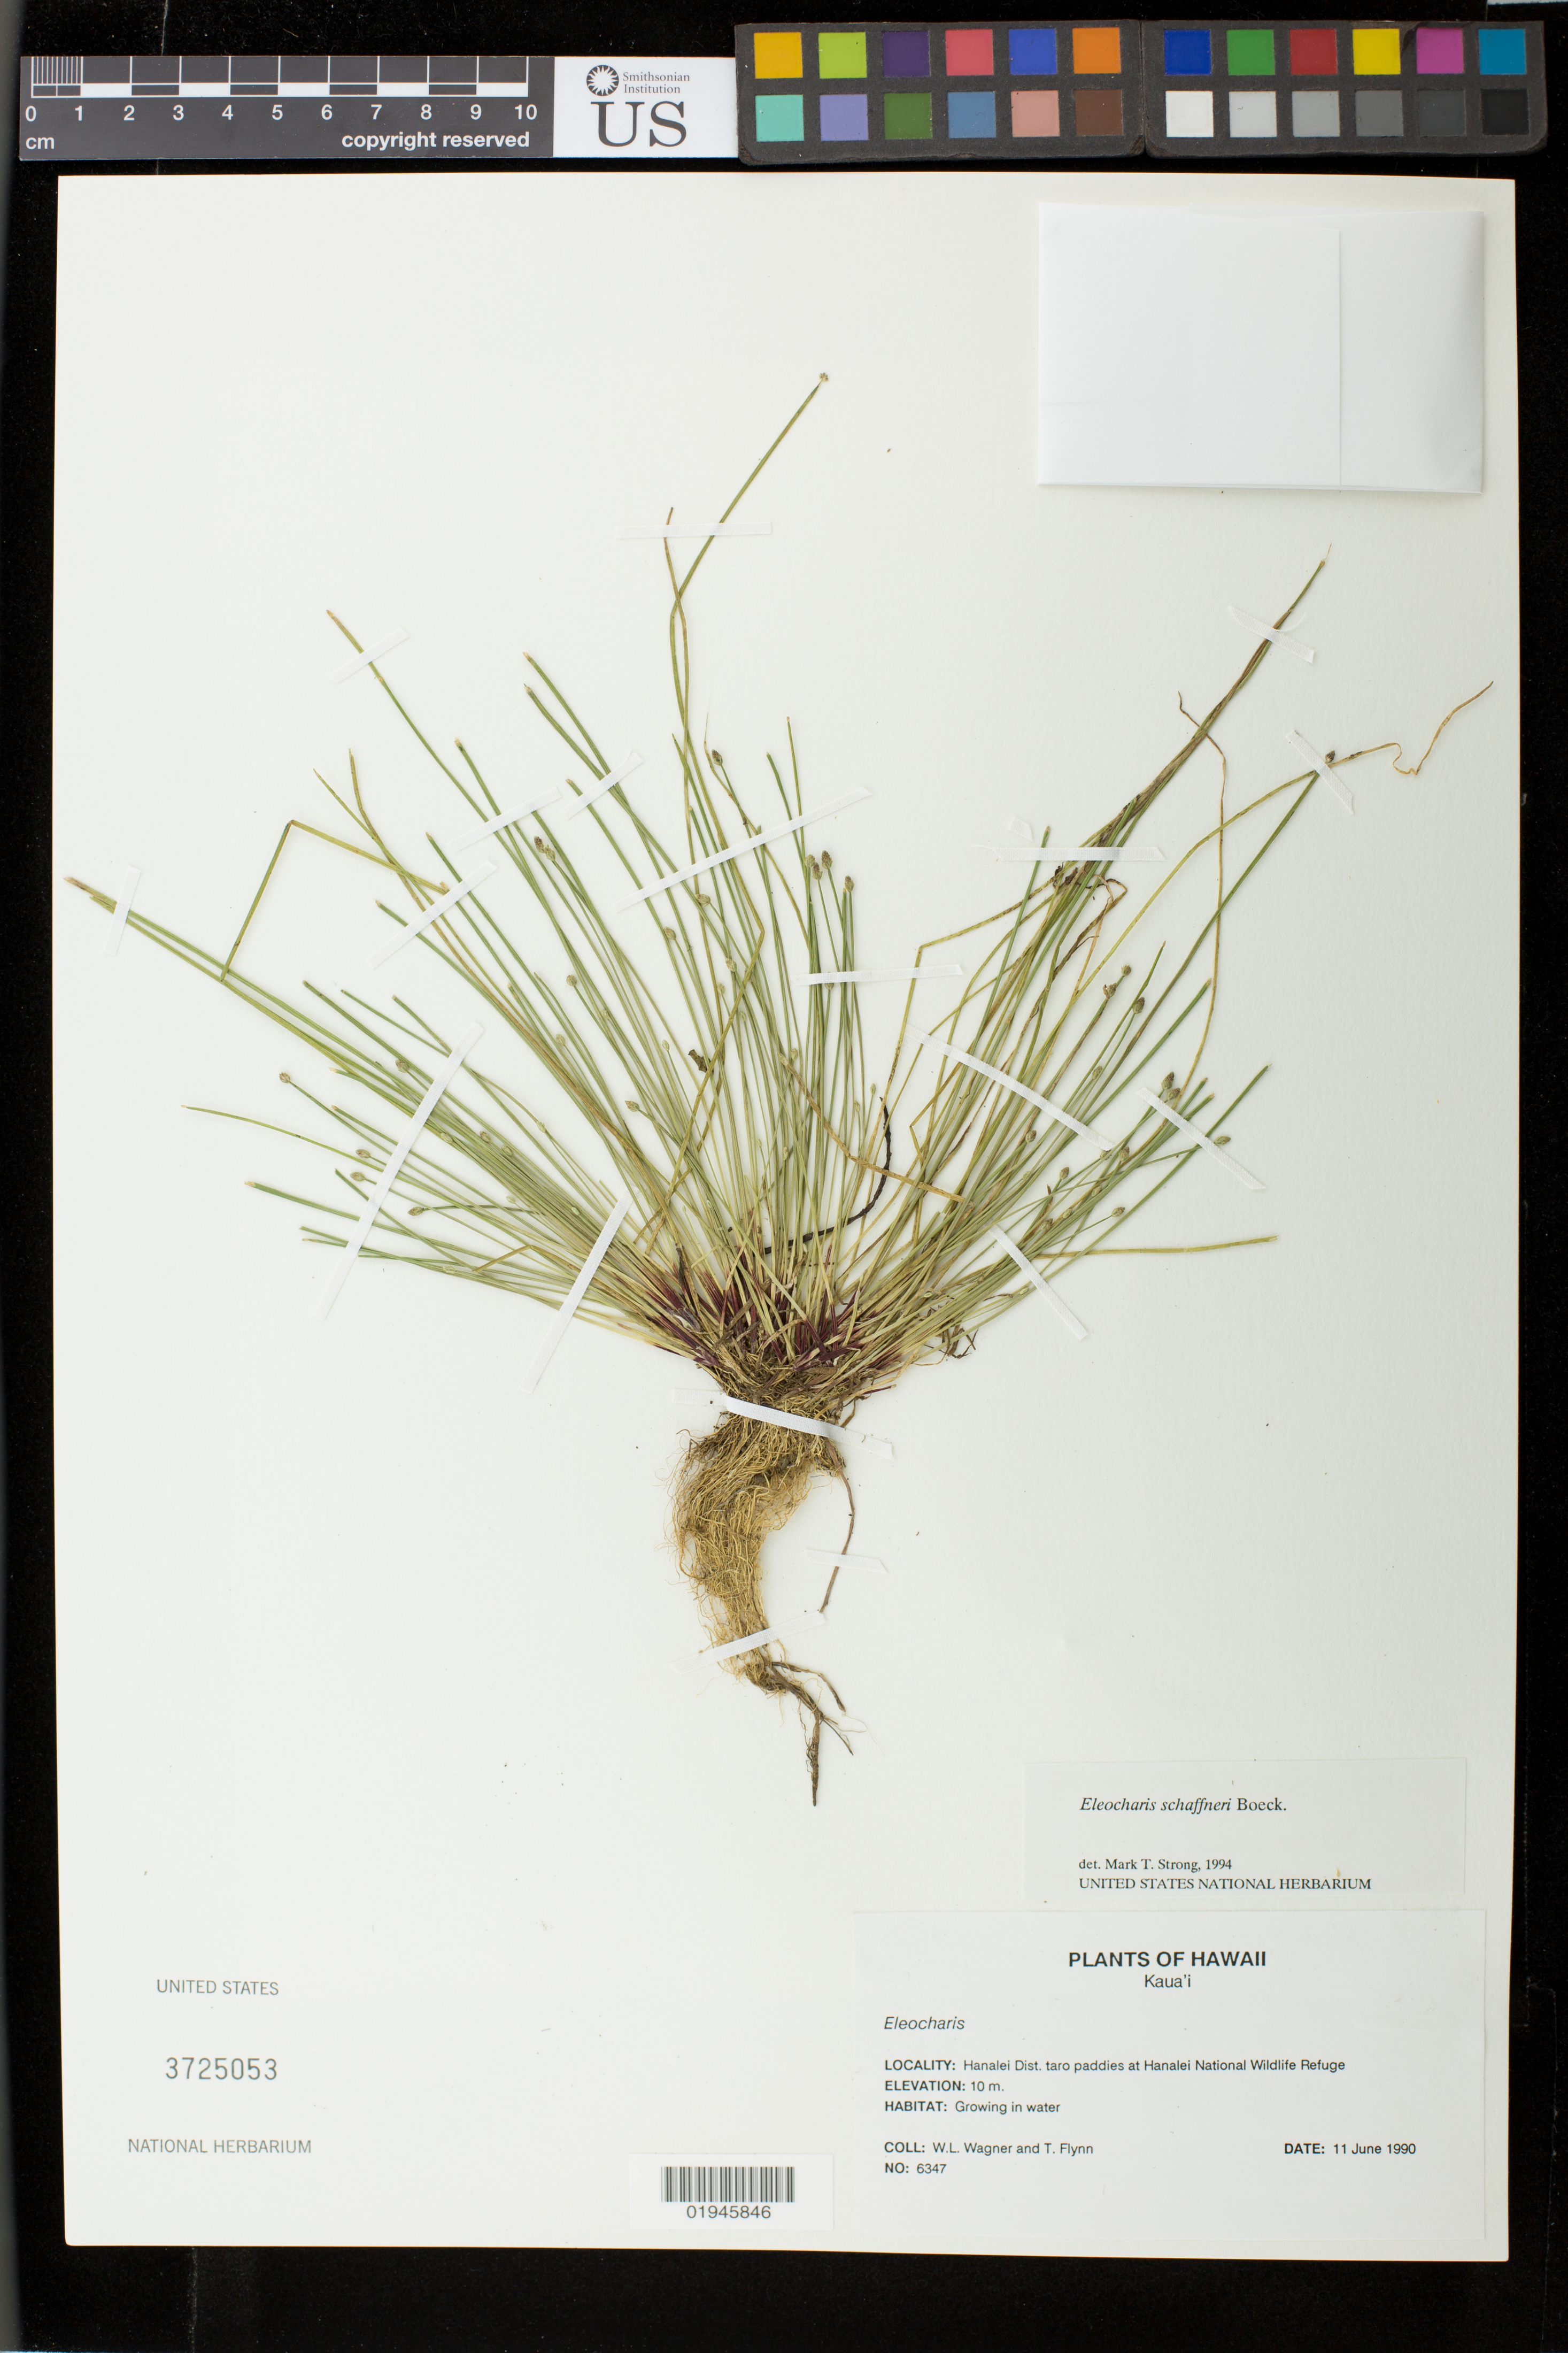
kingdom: Plantae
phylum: Tracheophyta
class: Liliopsida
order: Poales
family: Cyperaceae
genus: Eleocharis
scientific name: Eleocharis schaffneri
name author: Boeckeler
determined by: Strong, M. T., (US), Smithsonian Institution - National Museum of Natural History (UNITED STATES)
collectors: W. L. Wagner & T. W. Flynn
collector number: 6347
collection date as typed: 11 Jun 1990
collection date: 1990-06-11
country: United States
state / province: Hawaii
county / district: Kauai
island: Kaua'i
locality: Hanalei Dist. taro paddies at Hanalei National Wildlife Refuge,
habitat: Growing in water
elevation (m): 10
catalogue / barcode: US 3725053